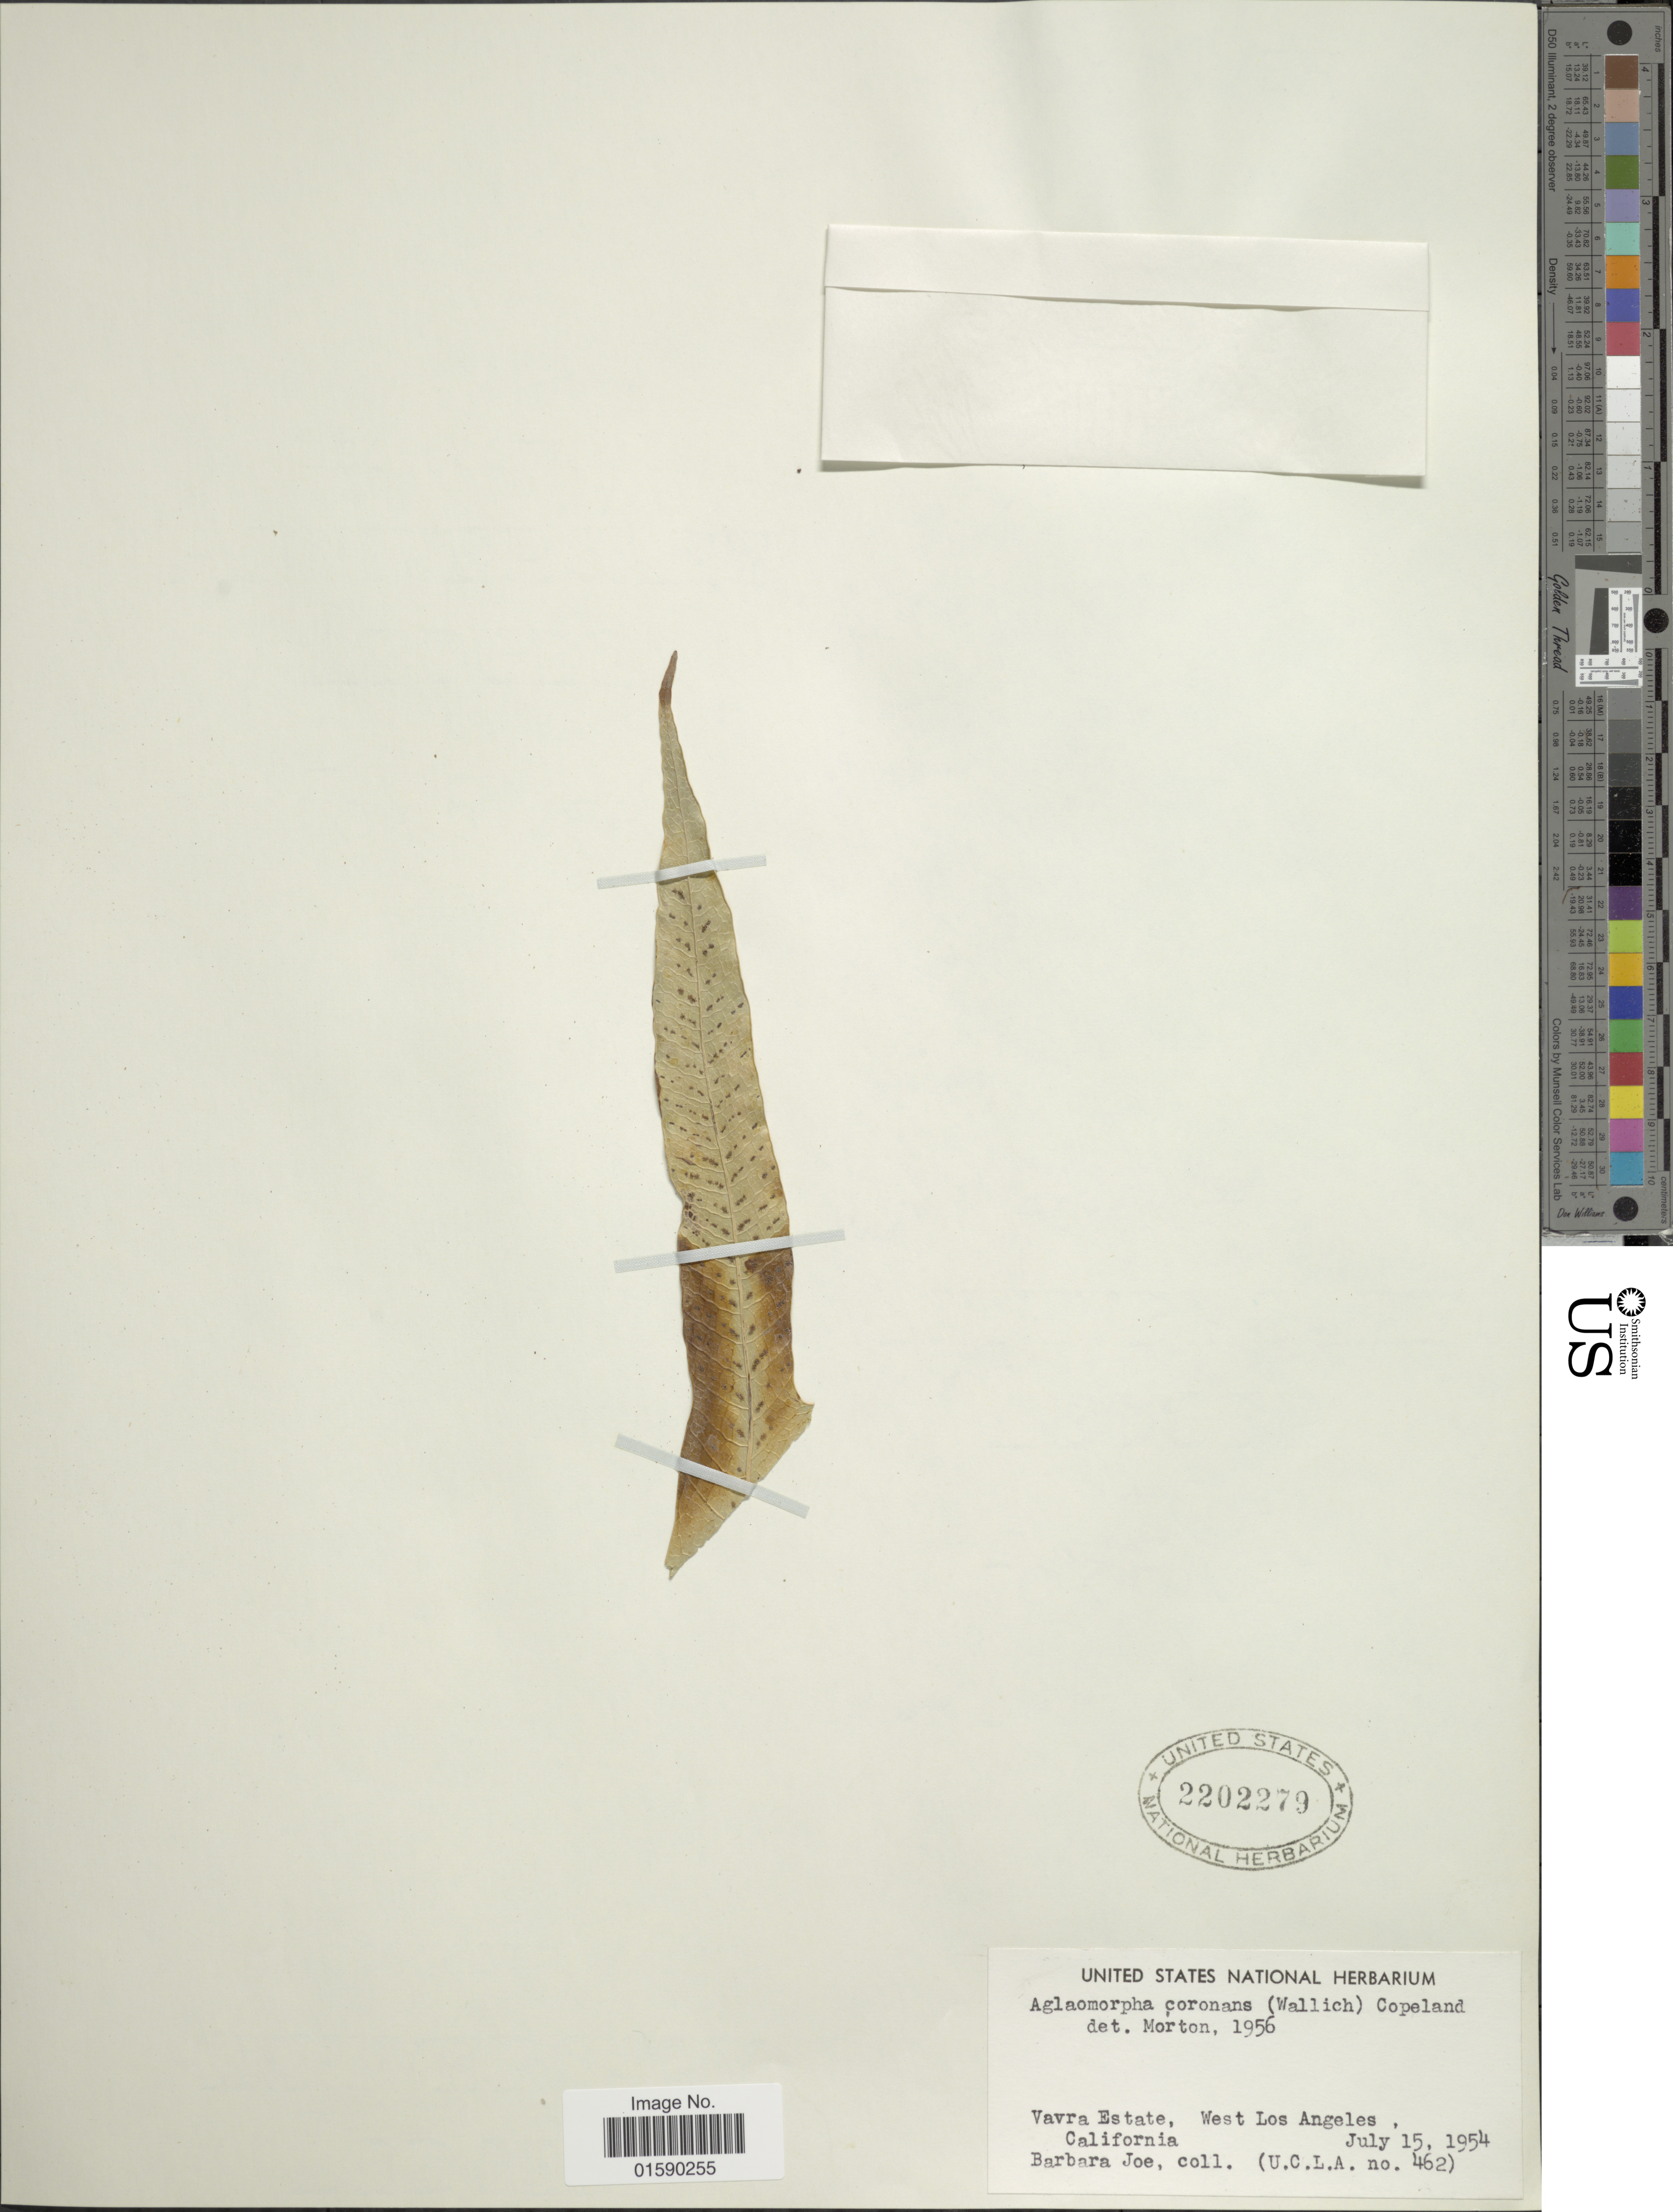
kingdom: Plantae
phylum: Tracheophyta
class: Polypodiopsida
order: Polypodiales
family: Polypodiaceae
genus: Aglaomorpha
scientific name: Aglaomorpha coronans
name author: (Wall. ex Mett.) Copel.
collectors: B. Joe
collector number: UCLA462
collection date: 1954-07-15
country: United States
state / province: California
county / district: Los Angeles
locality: Vavra Estate, West Los Angeles, California.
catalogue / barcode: US 2202279